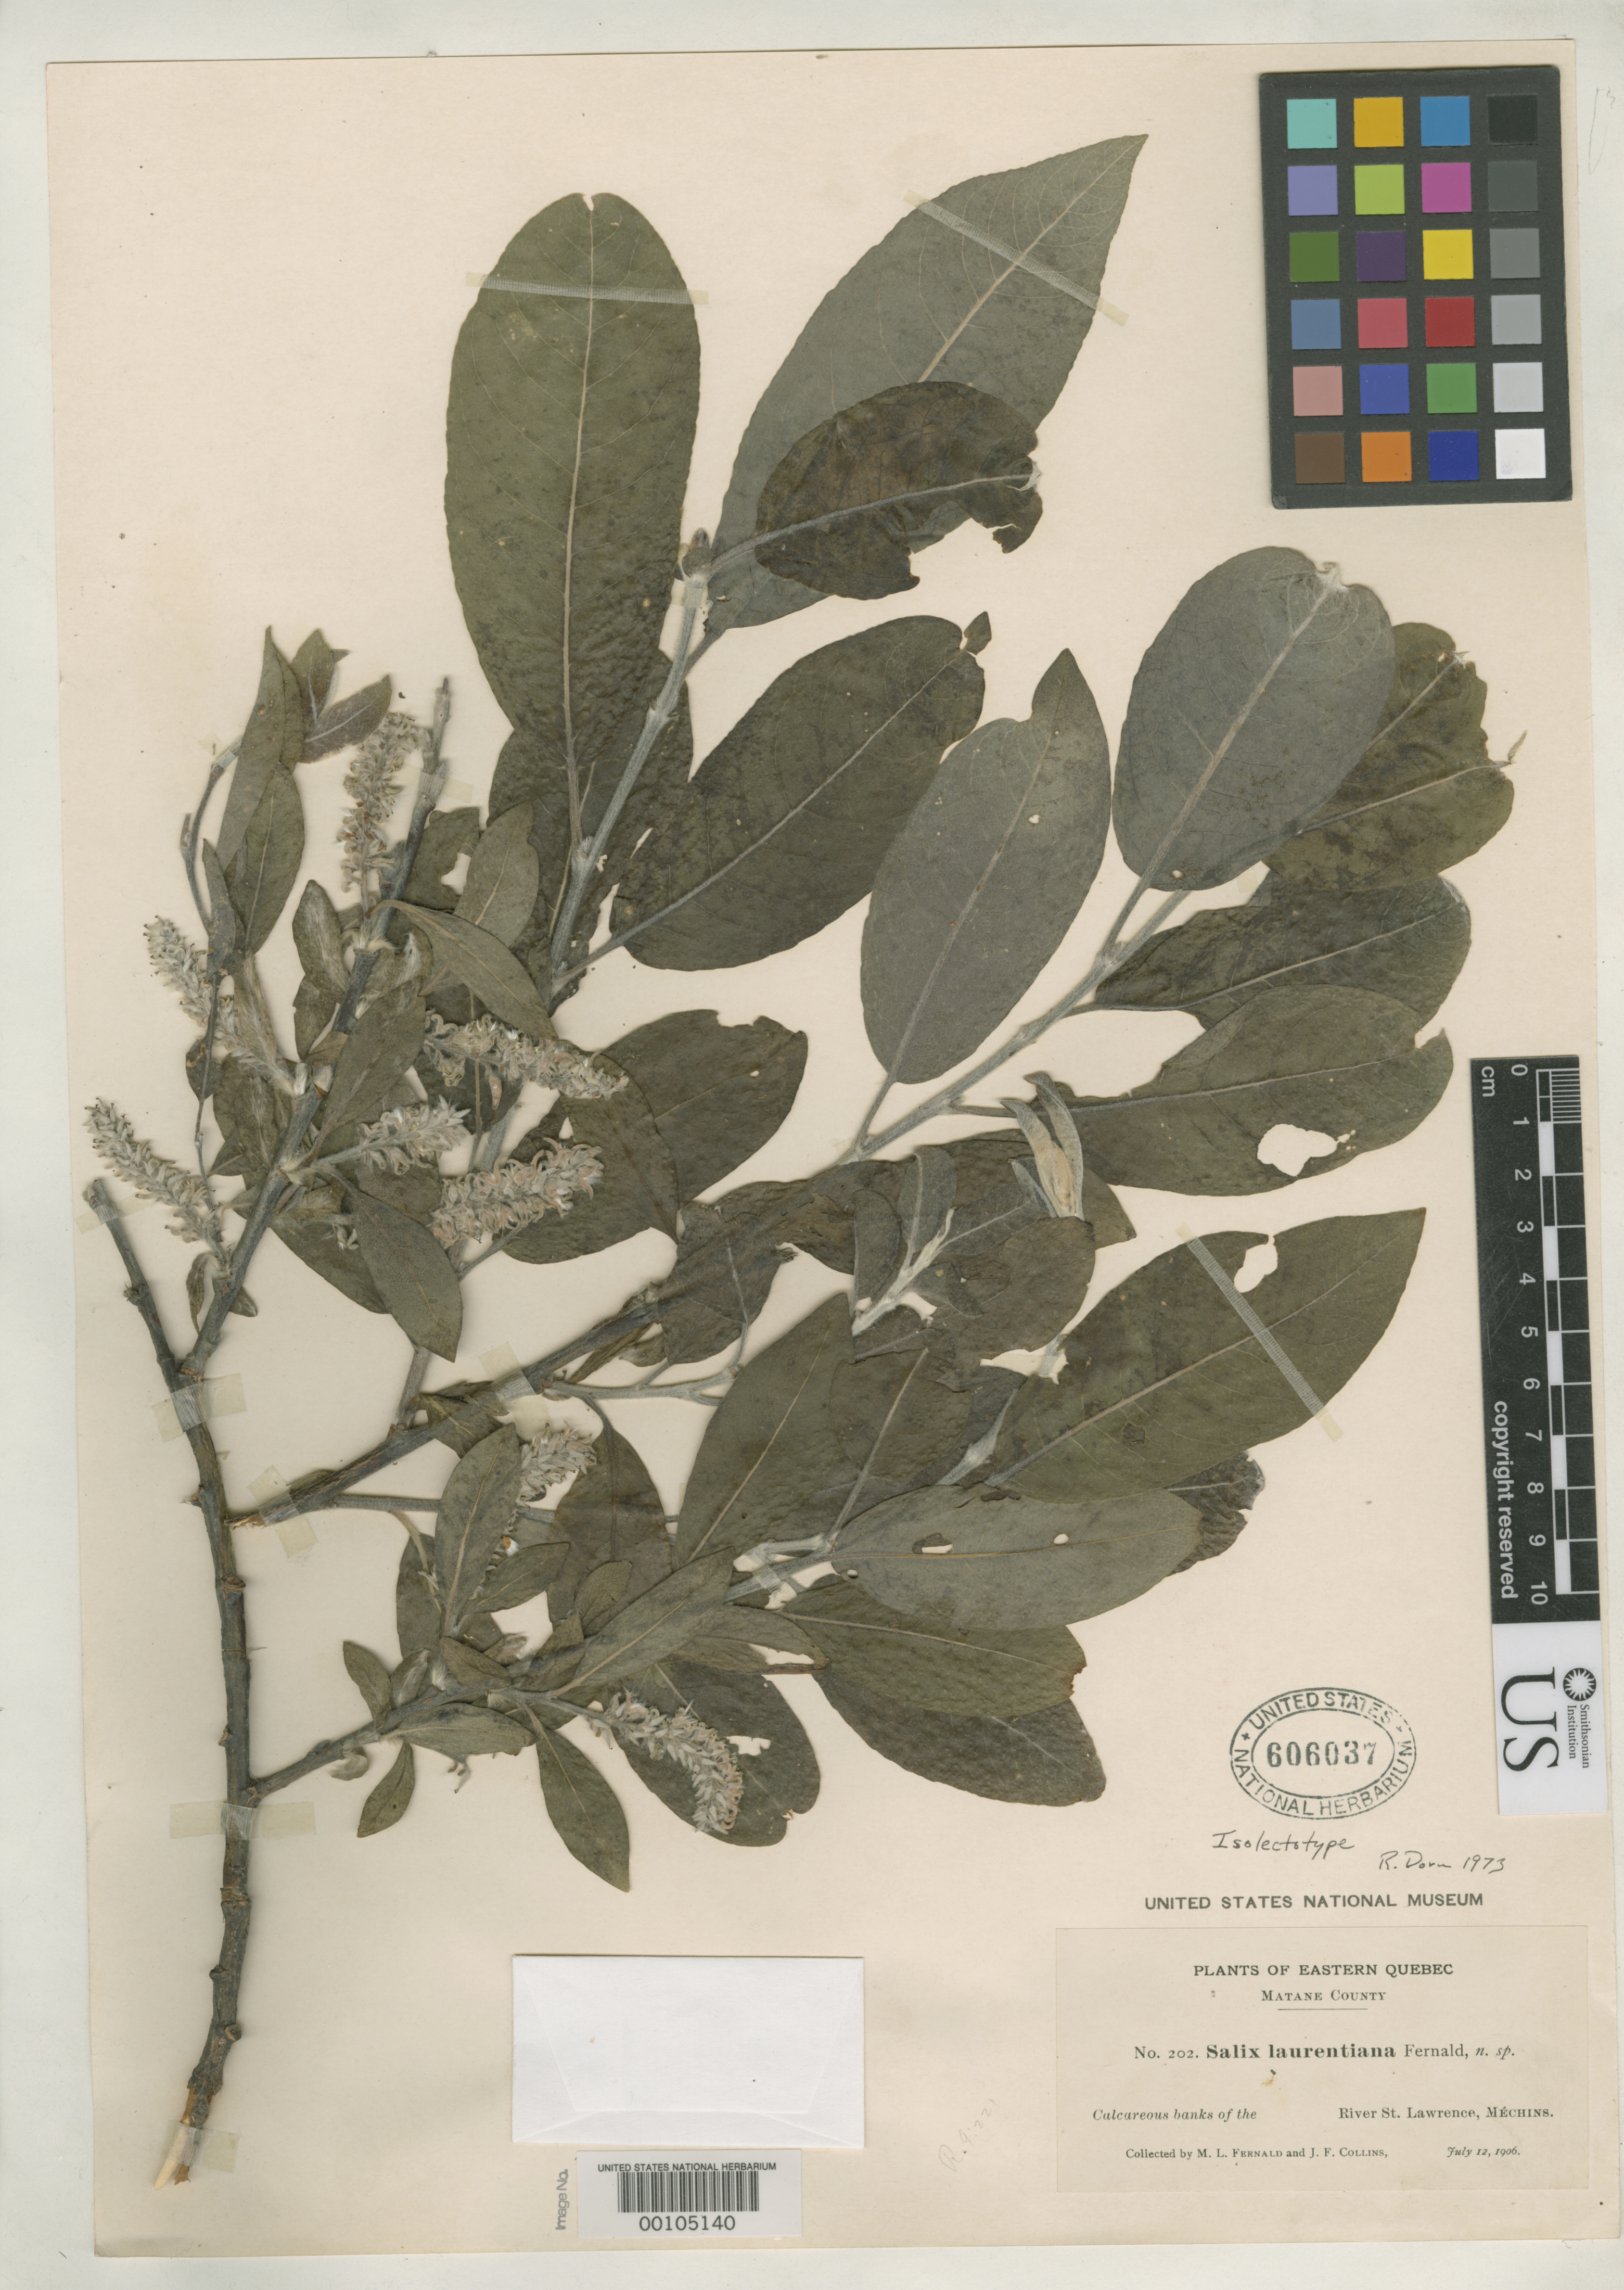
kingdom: Plantae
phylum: Tracheophyta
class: Magnoliopsida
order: Malpighiales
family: Salicaceae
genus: Salix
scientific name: Salix laurentiana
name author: Fernald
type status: Isosyntype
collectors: M. L. Fernald & J. Collins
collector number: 202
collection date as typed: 12 Jul 1906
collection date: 1906-07-12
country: Canada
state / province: Quebec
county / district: Gaspe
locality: Mechins.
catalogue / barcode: US 606037